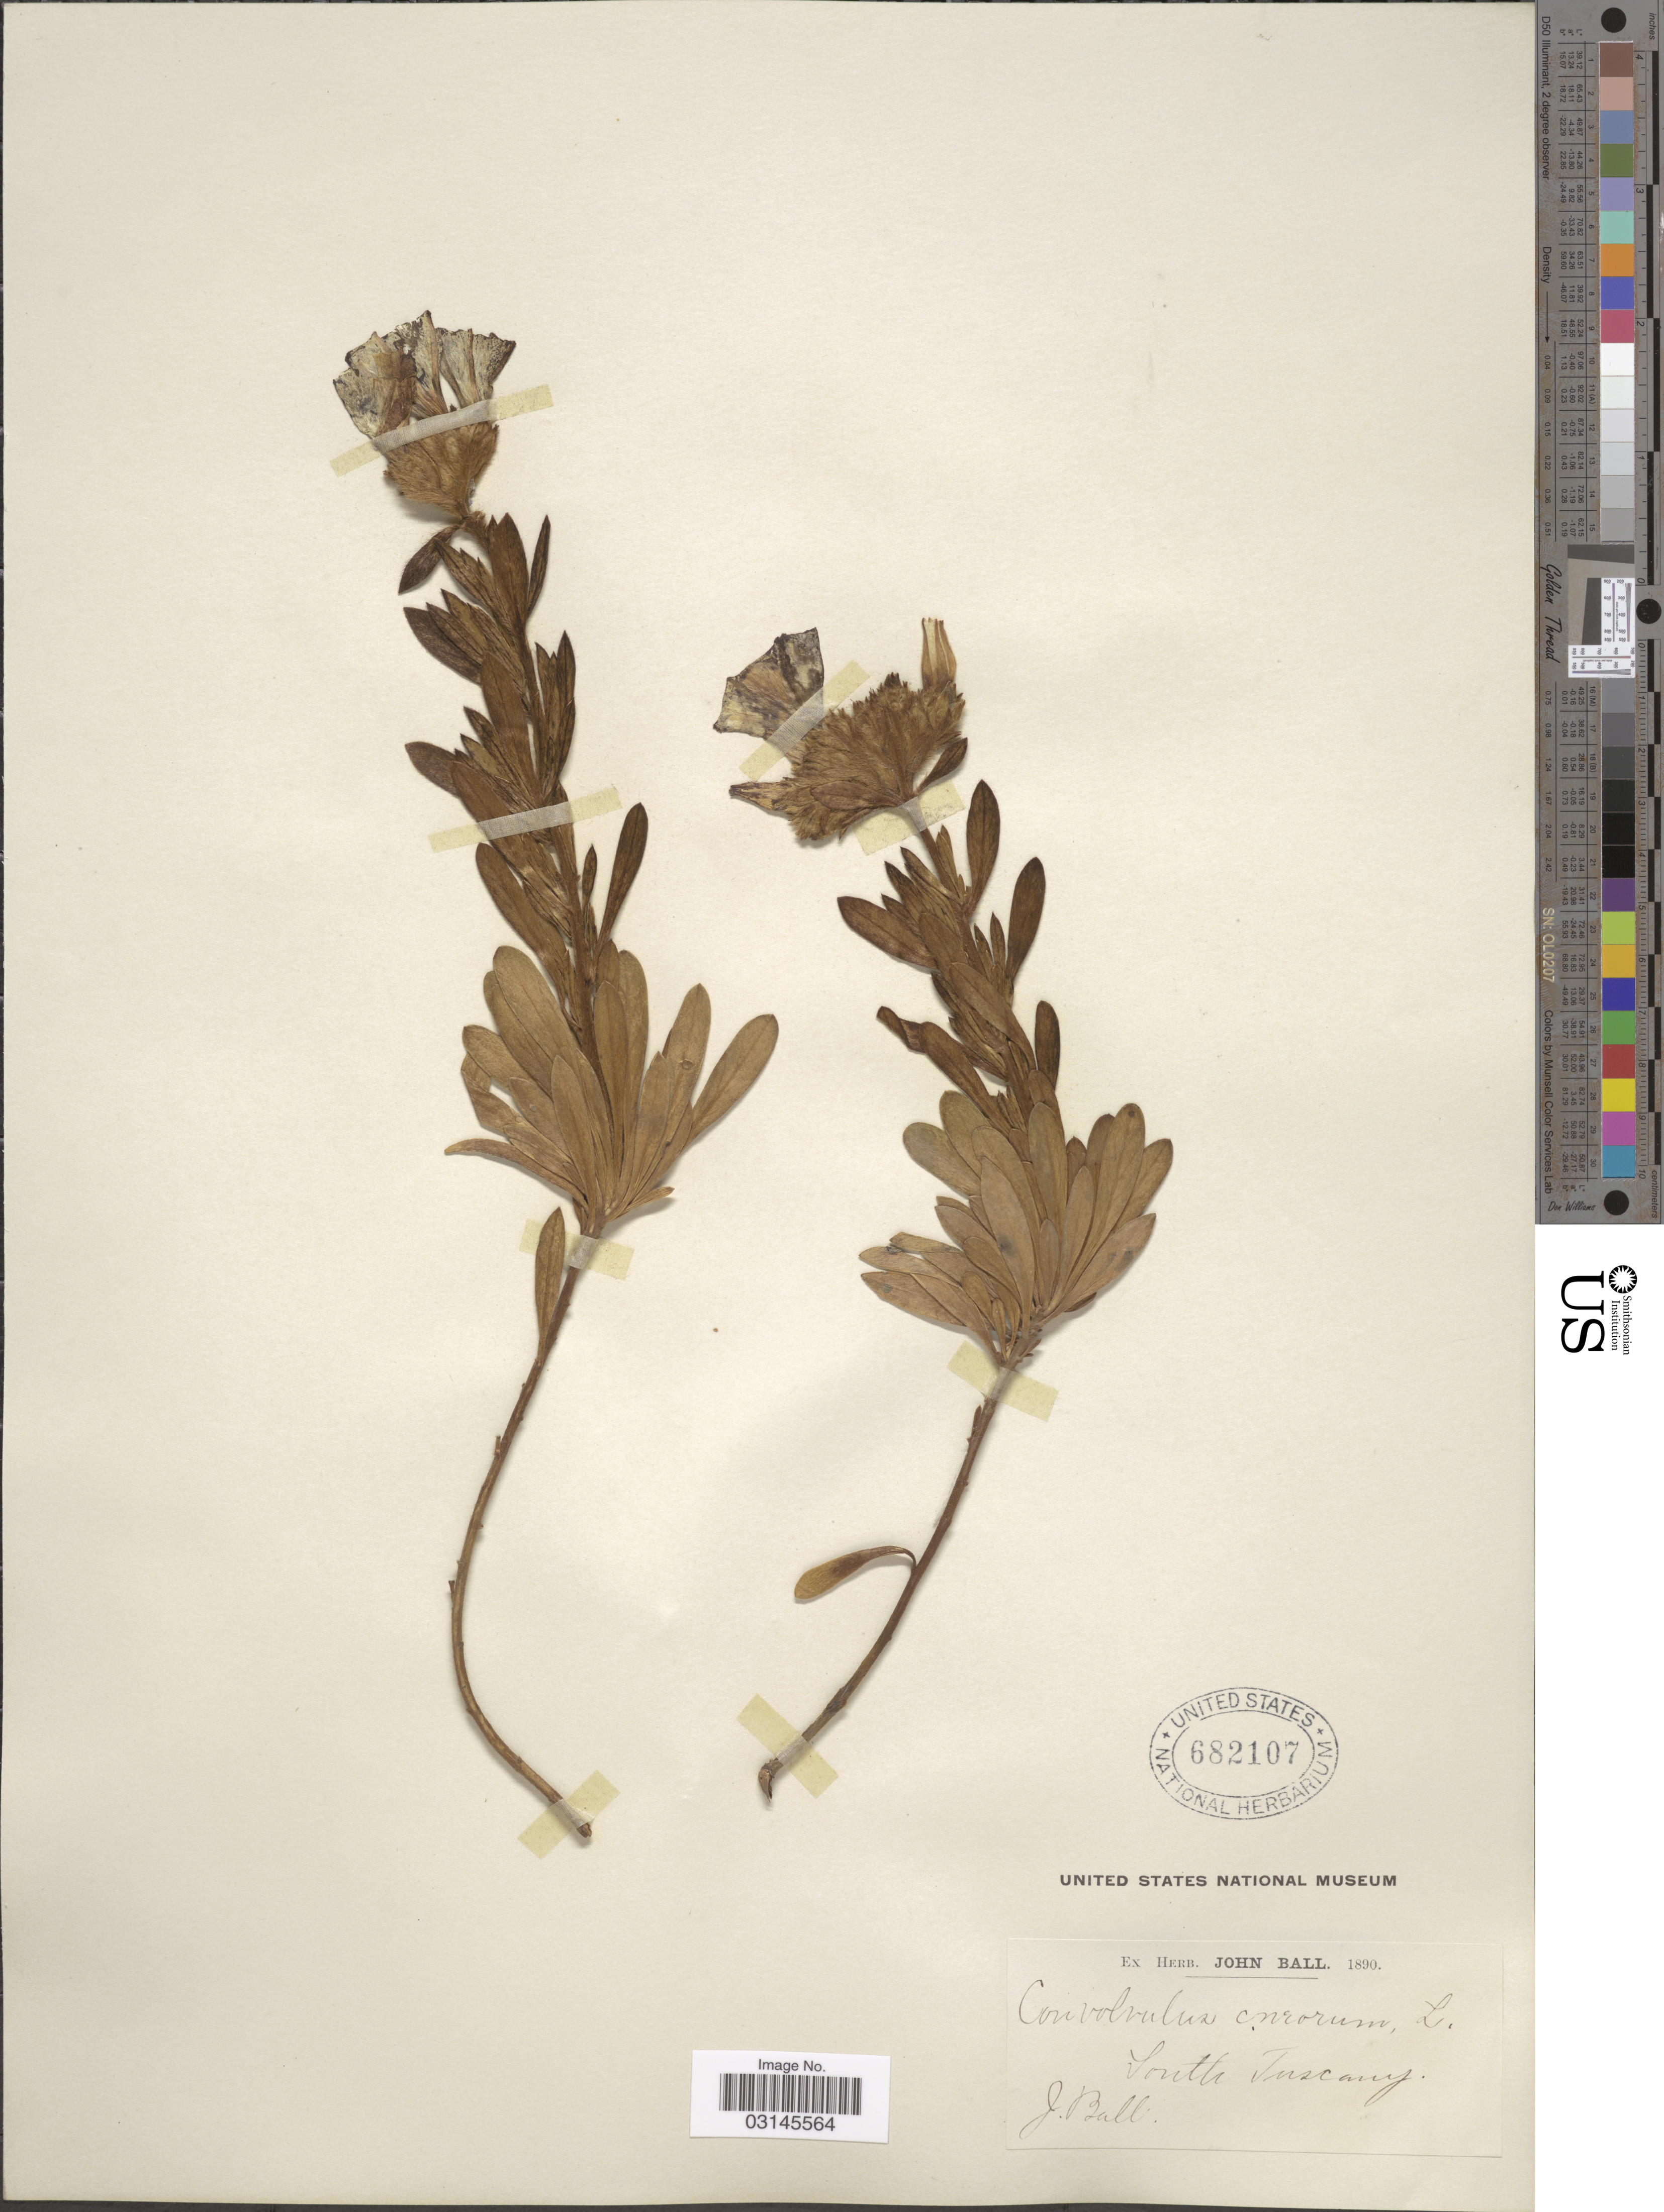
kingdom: Plantae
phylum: Tracheophyta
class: Magnoliopsida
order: Solanales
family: Convolvulaceae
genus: Convolvulus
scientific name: Convolvulus cneorum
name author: L.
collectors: J. Ball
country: Italy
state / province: Tuscany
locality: South Tuscany.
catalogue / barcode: US 682107